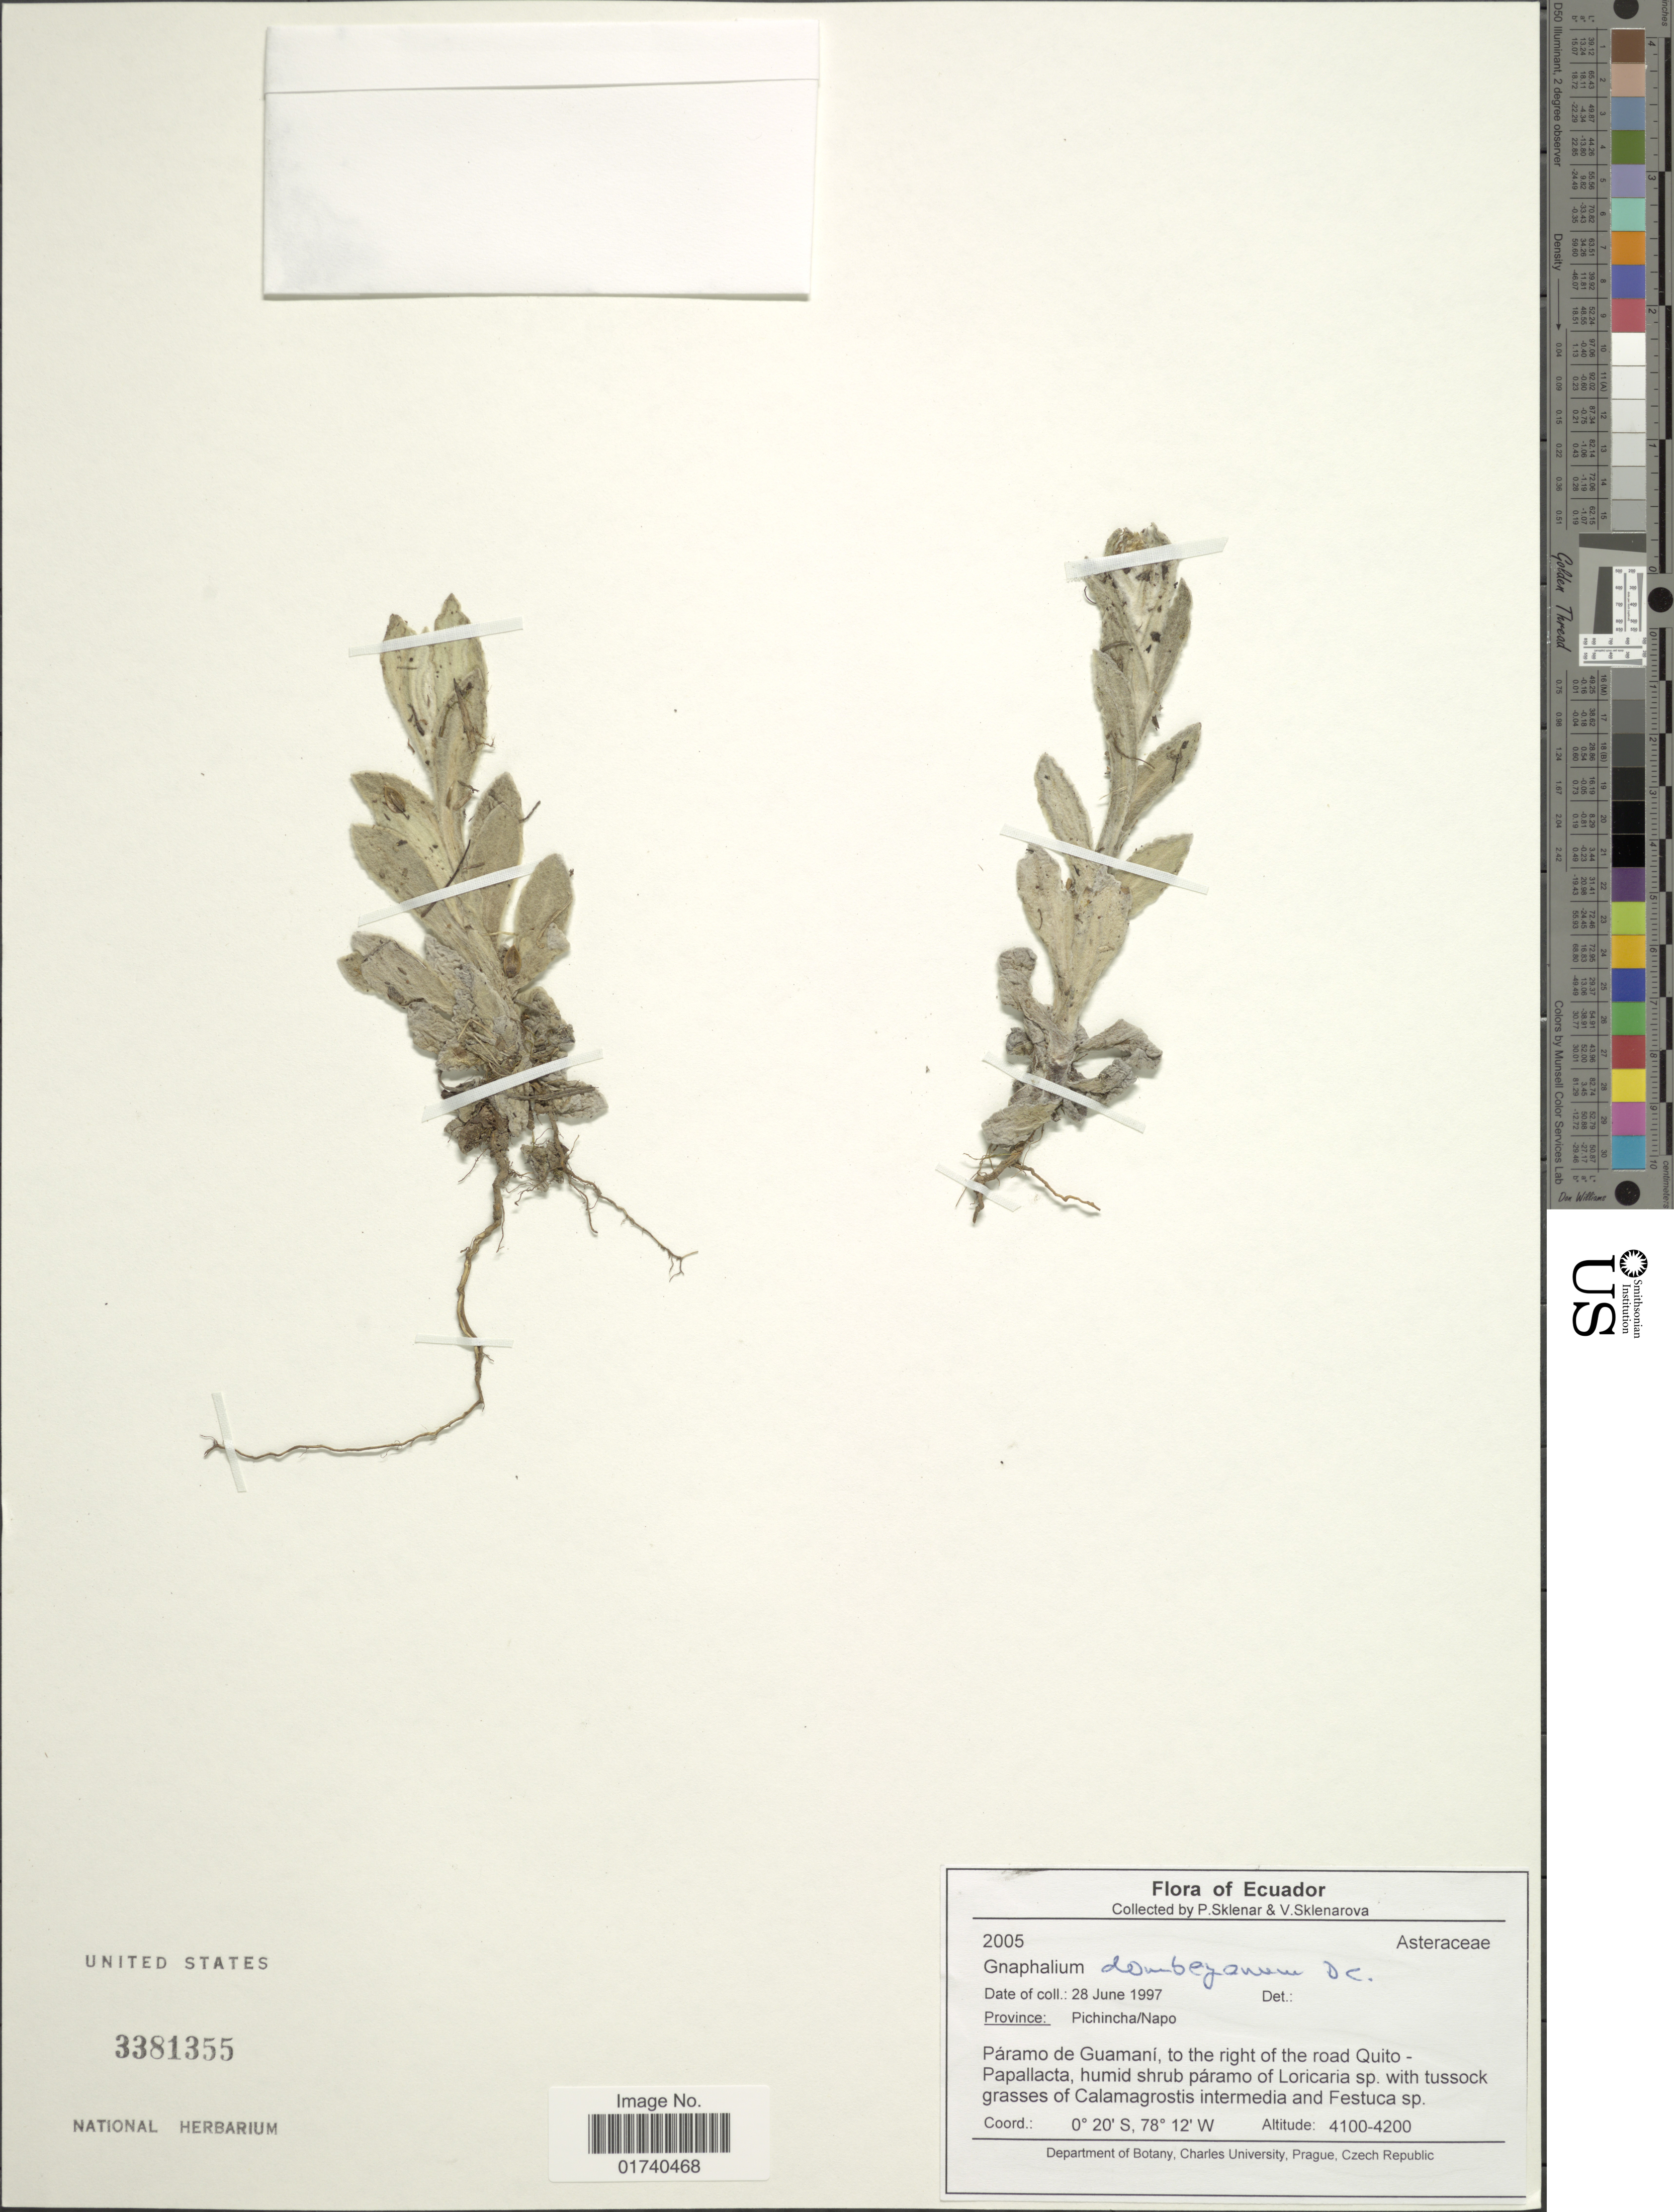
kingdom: Plantae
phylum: Tracheophyta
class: Magnoliopsida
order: Asterales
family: Asteraceae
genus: Pseudognaphalium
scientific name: Pseudognaphalium dombeyanum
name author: (DC.) Anderb.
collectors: P. Sklenár & V. Sklenárová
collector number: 2005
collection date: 1997-06-25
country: Ecuador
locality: Pichincha/Napo, Paramo de Guamani, to the right of the road Quito - Papallacta.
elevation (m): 4100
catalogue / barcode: US 3381355